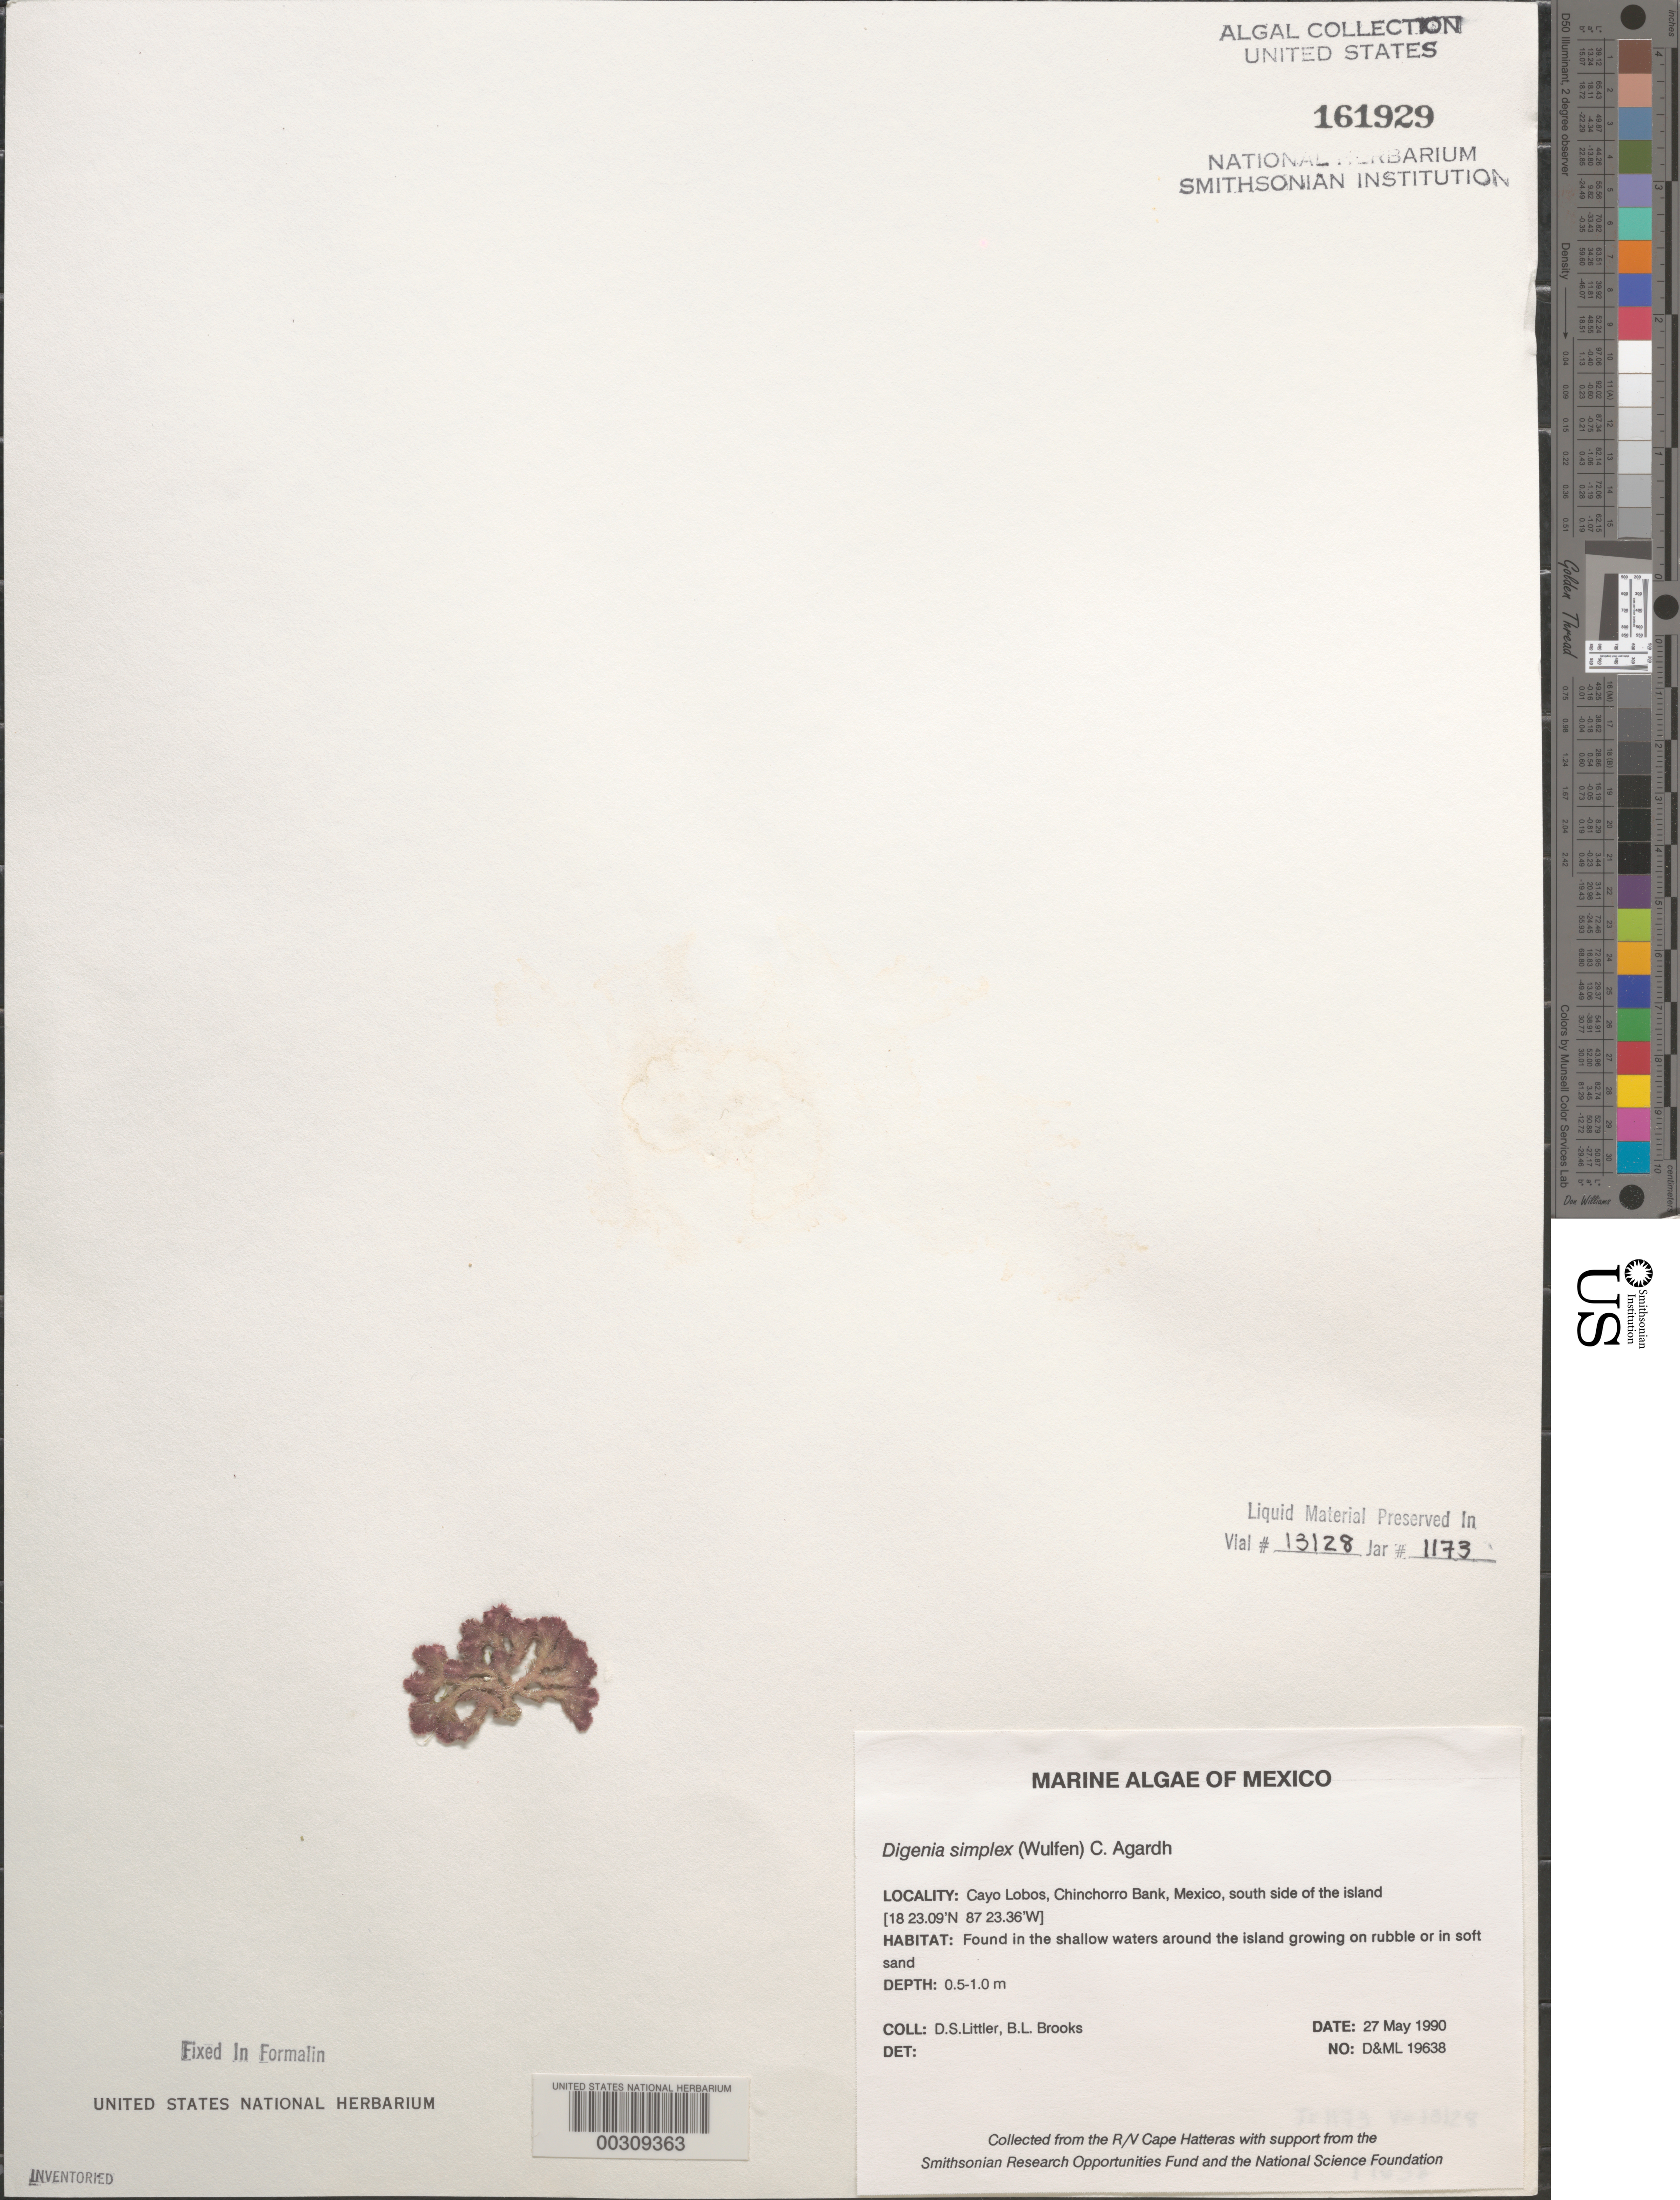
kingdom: Plantae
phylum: Rhodophyta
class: Florideophyceae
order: Ceramiales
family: Rhodomelaceae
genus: Digenea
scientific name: Digenea simplex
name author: (Wulfen) C. Agardh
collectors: D. S. Littler & B. Brooks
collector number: D&ML 19638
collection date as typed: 27 May 1990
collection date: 1990-05-27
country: Mexico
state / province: Quintana Roo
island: Cayo Lobos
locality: Chinchorro Bank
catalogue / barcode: US 161929